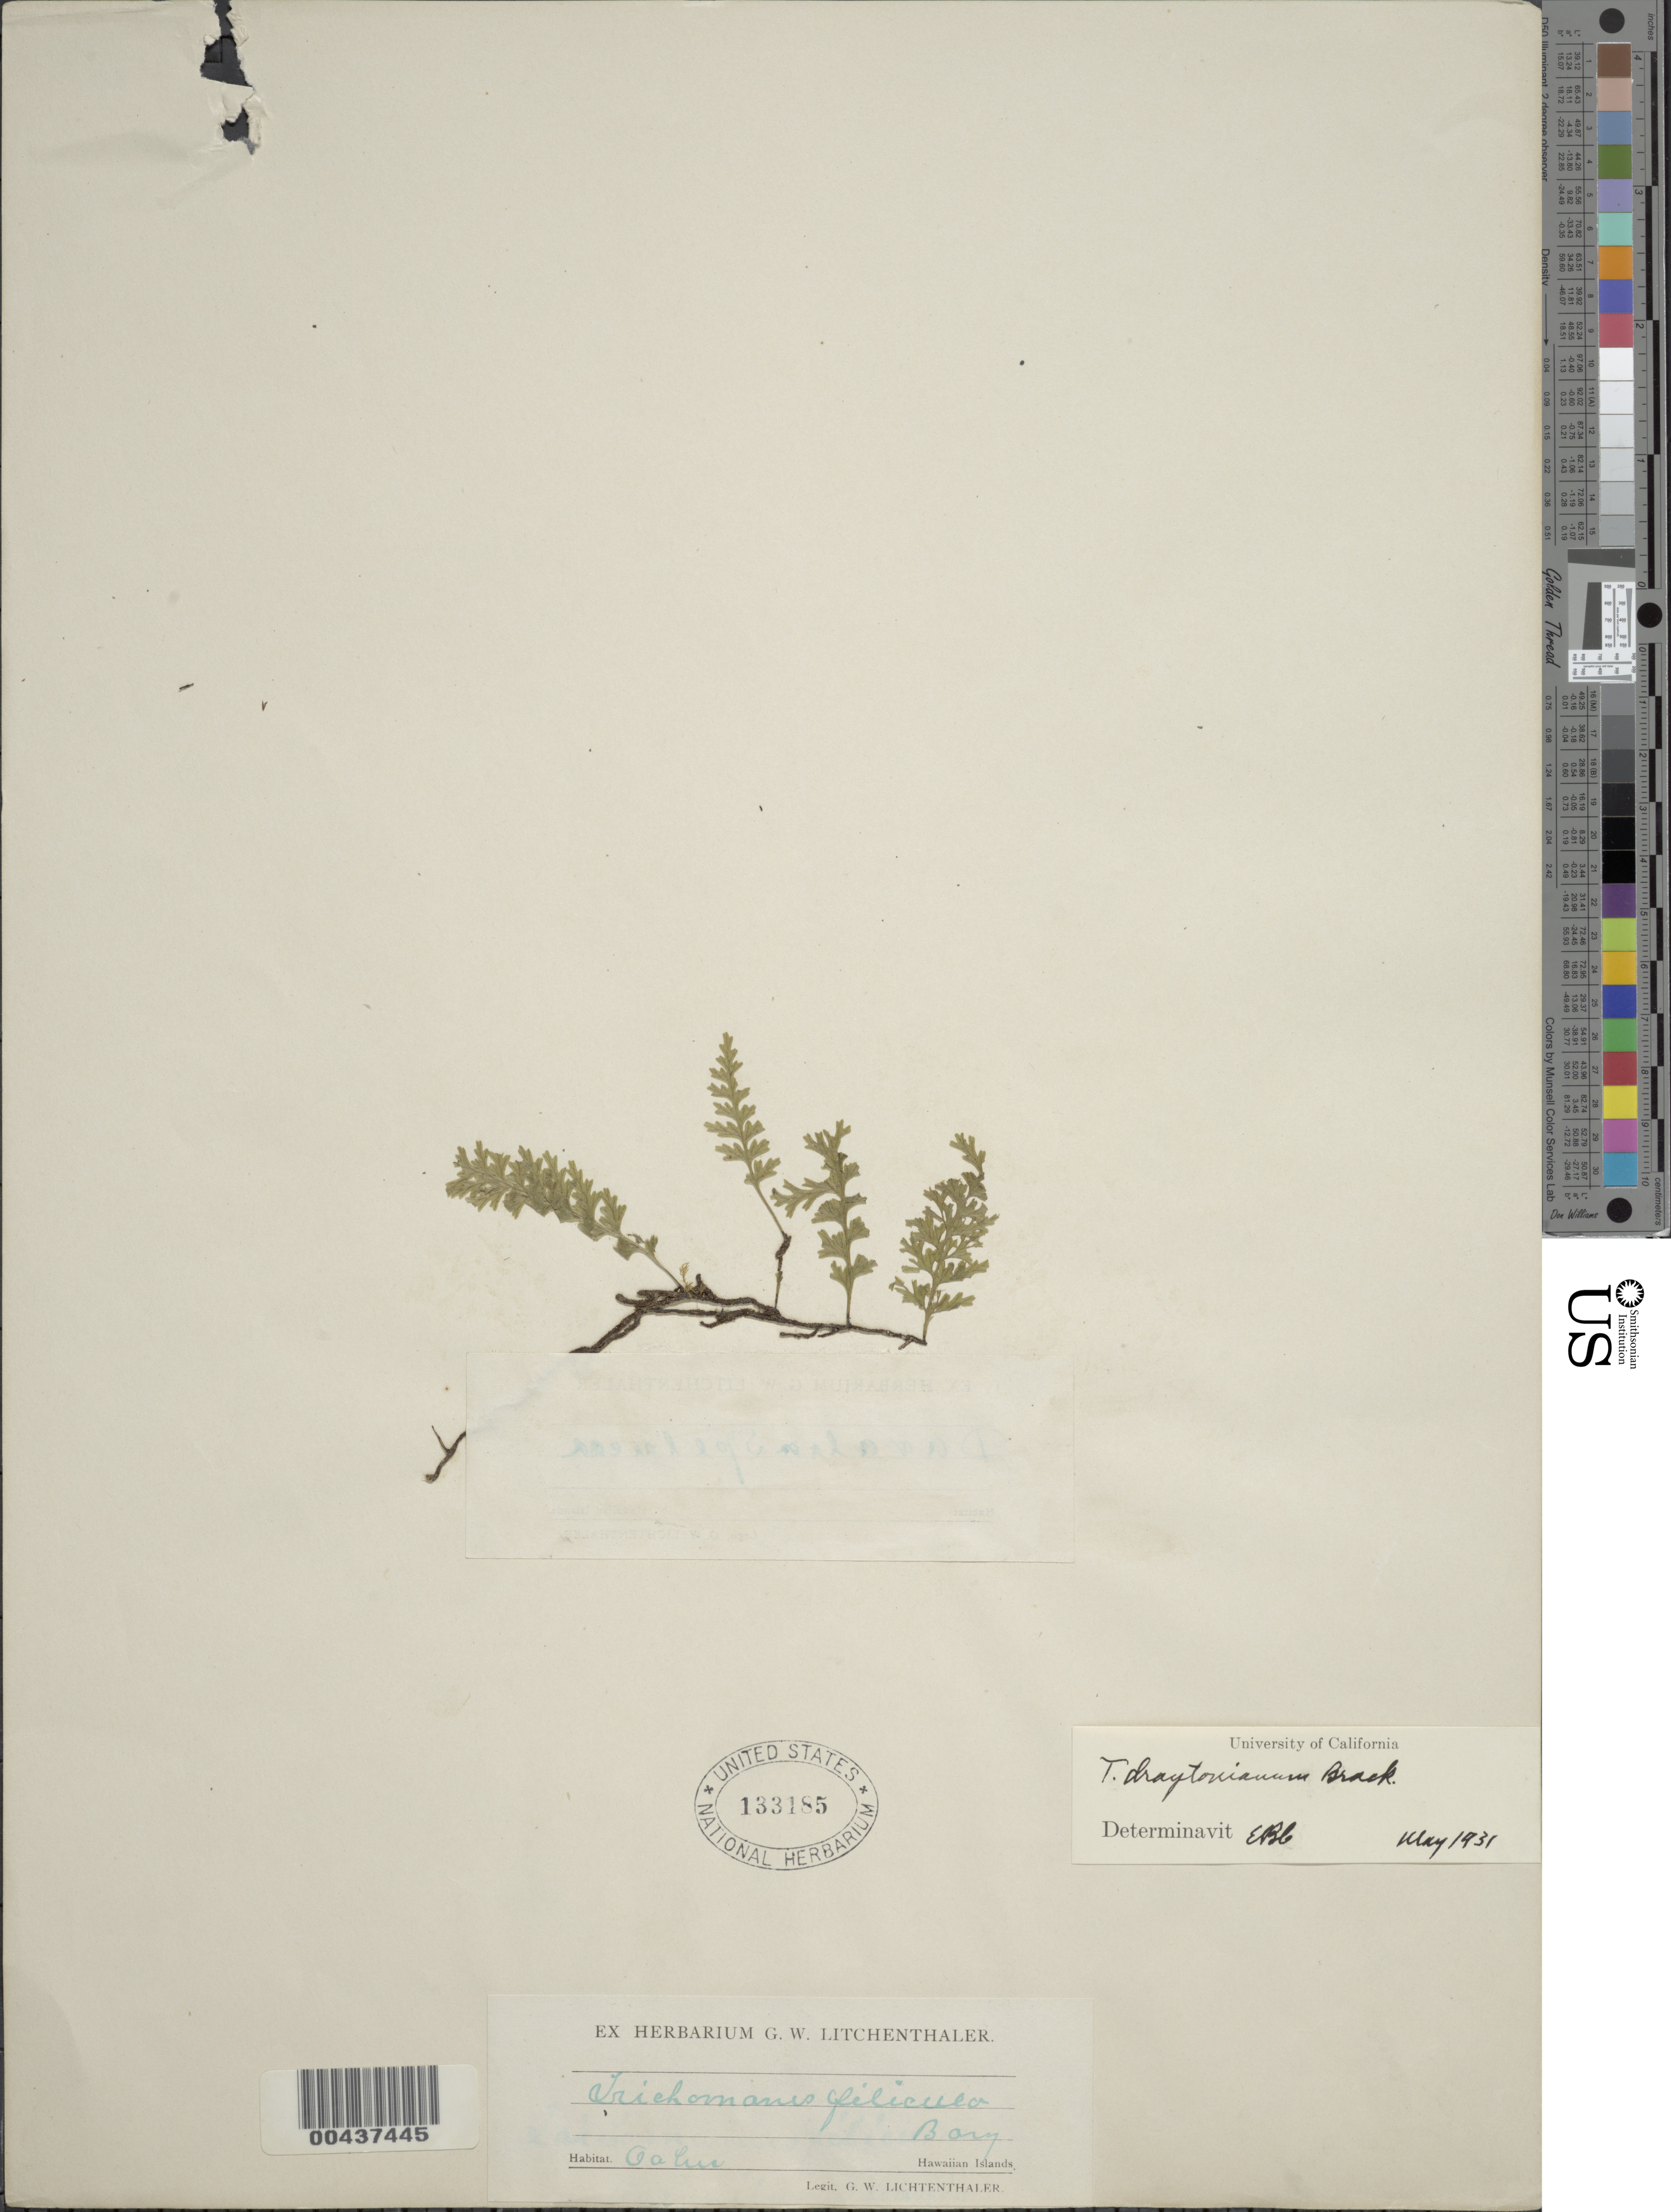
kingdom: Plantae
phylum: Tracheophyta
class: Polypodiopsida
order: Hymenophyllales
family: Hymenophyllaceae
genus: Crepidomanes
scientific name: Crepidomanes draytonianum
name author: (Brack.) Ebihara & K. Iwats.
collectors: G. Lichtenthaler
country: United States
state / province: Hawaii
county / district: Honolulu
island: Oahu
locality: Oahu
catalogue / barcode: US 133185